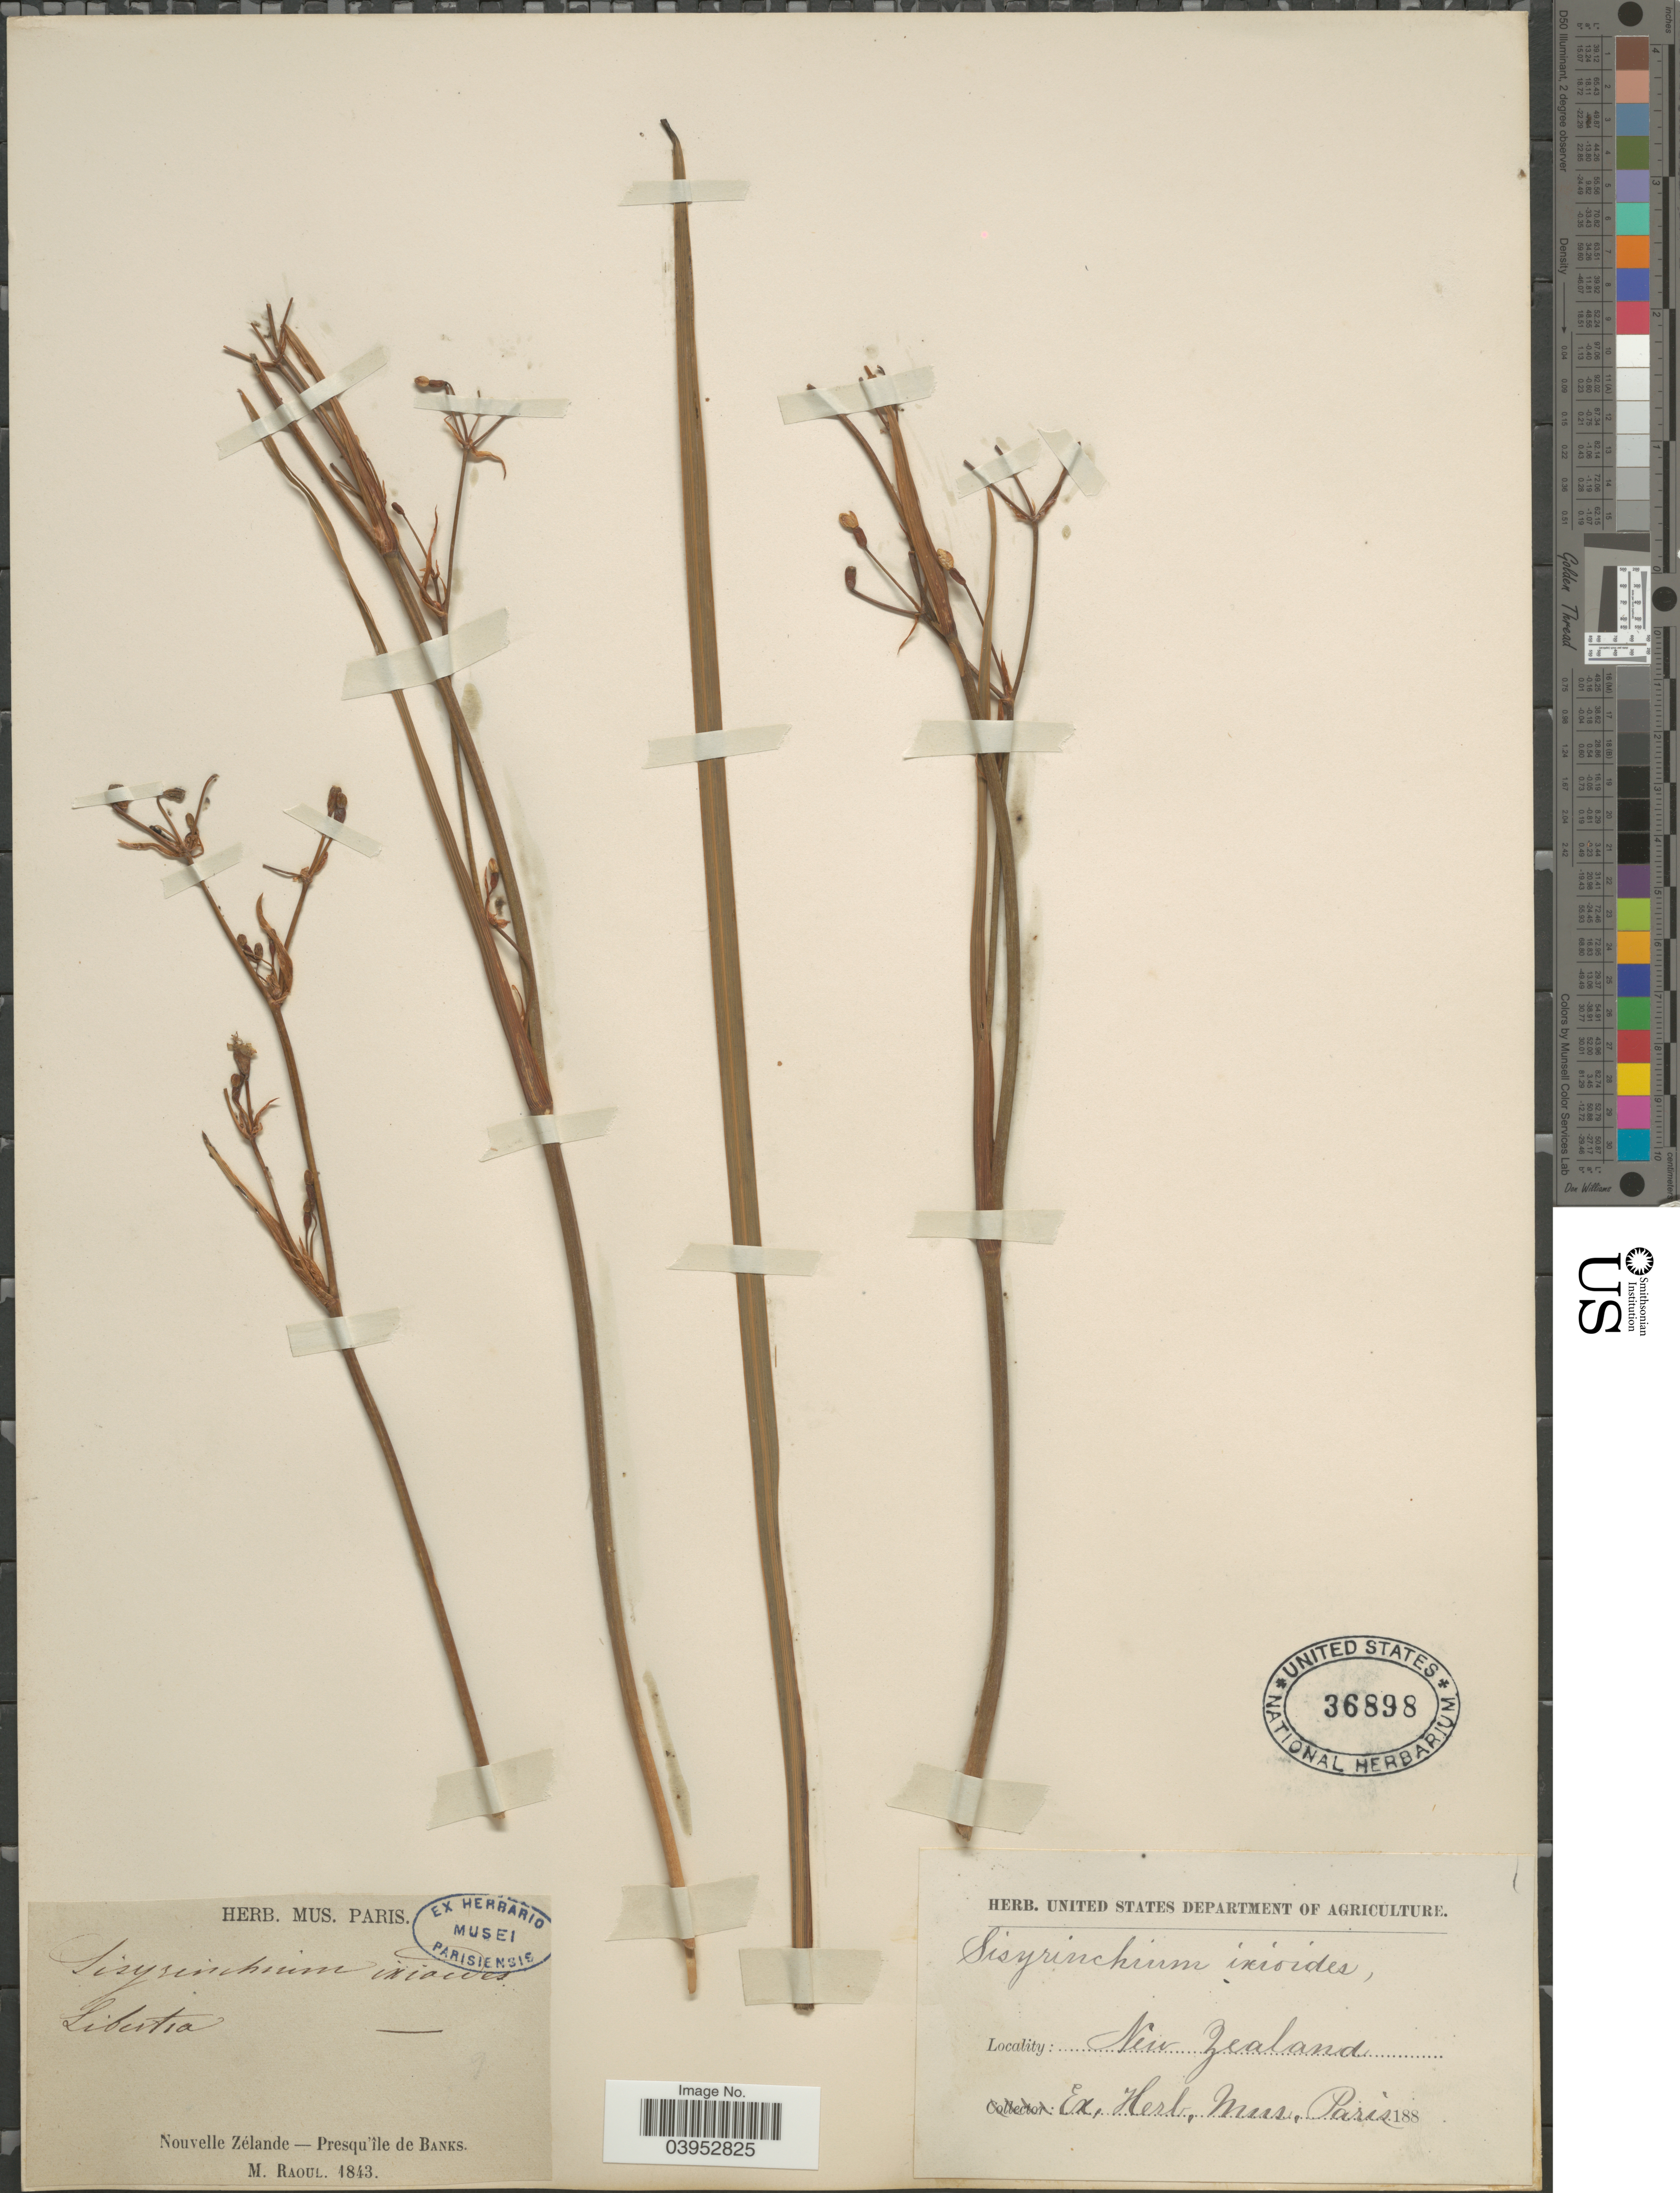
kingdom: Plantae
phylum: Tracheophyta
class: Liliopsida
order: Asparagales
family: Iridaceae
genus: Sisyrinchium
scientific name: Sisyrinchium ixioides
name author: G. Forst.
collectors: M. Raoul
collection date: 1843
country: New Zealand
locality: Presqu'île de Banks.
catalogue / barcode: US 36898